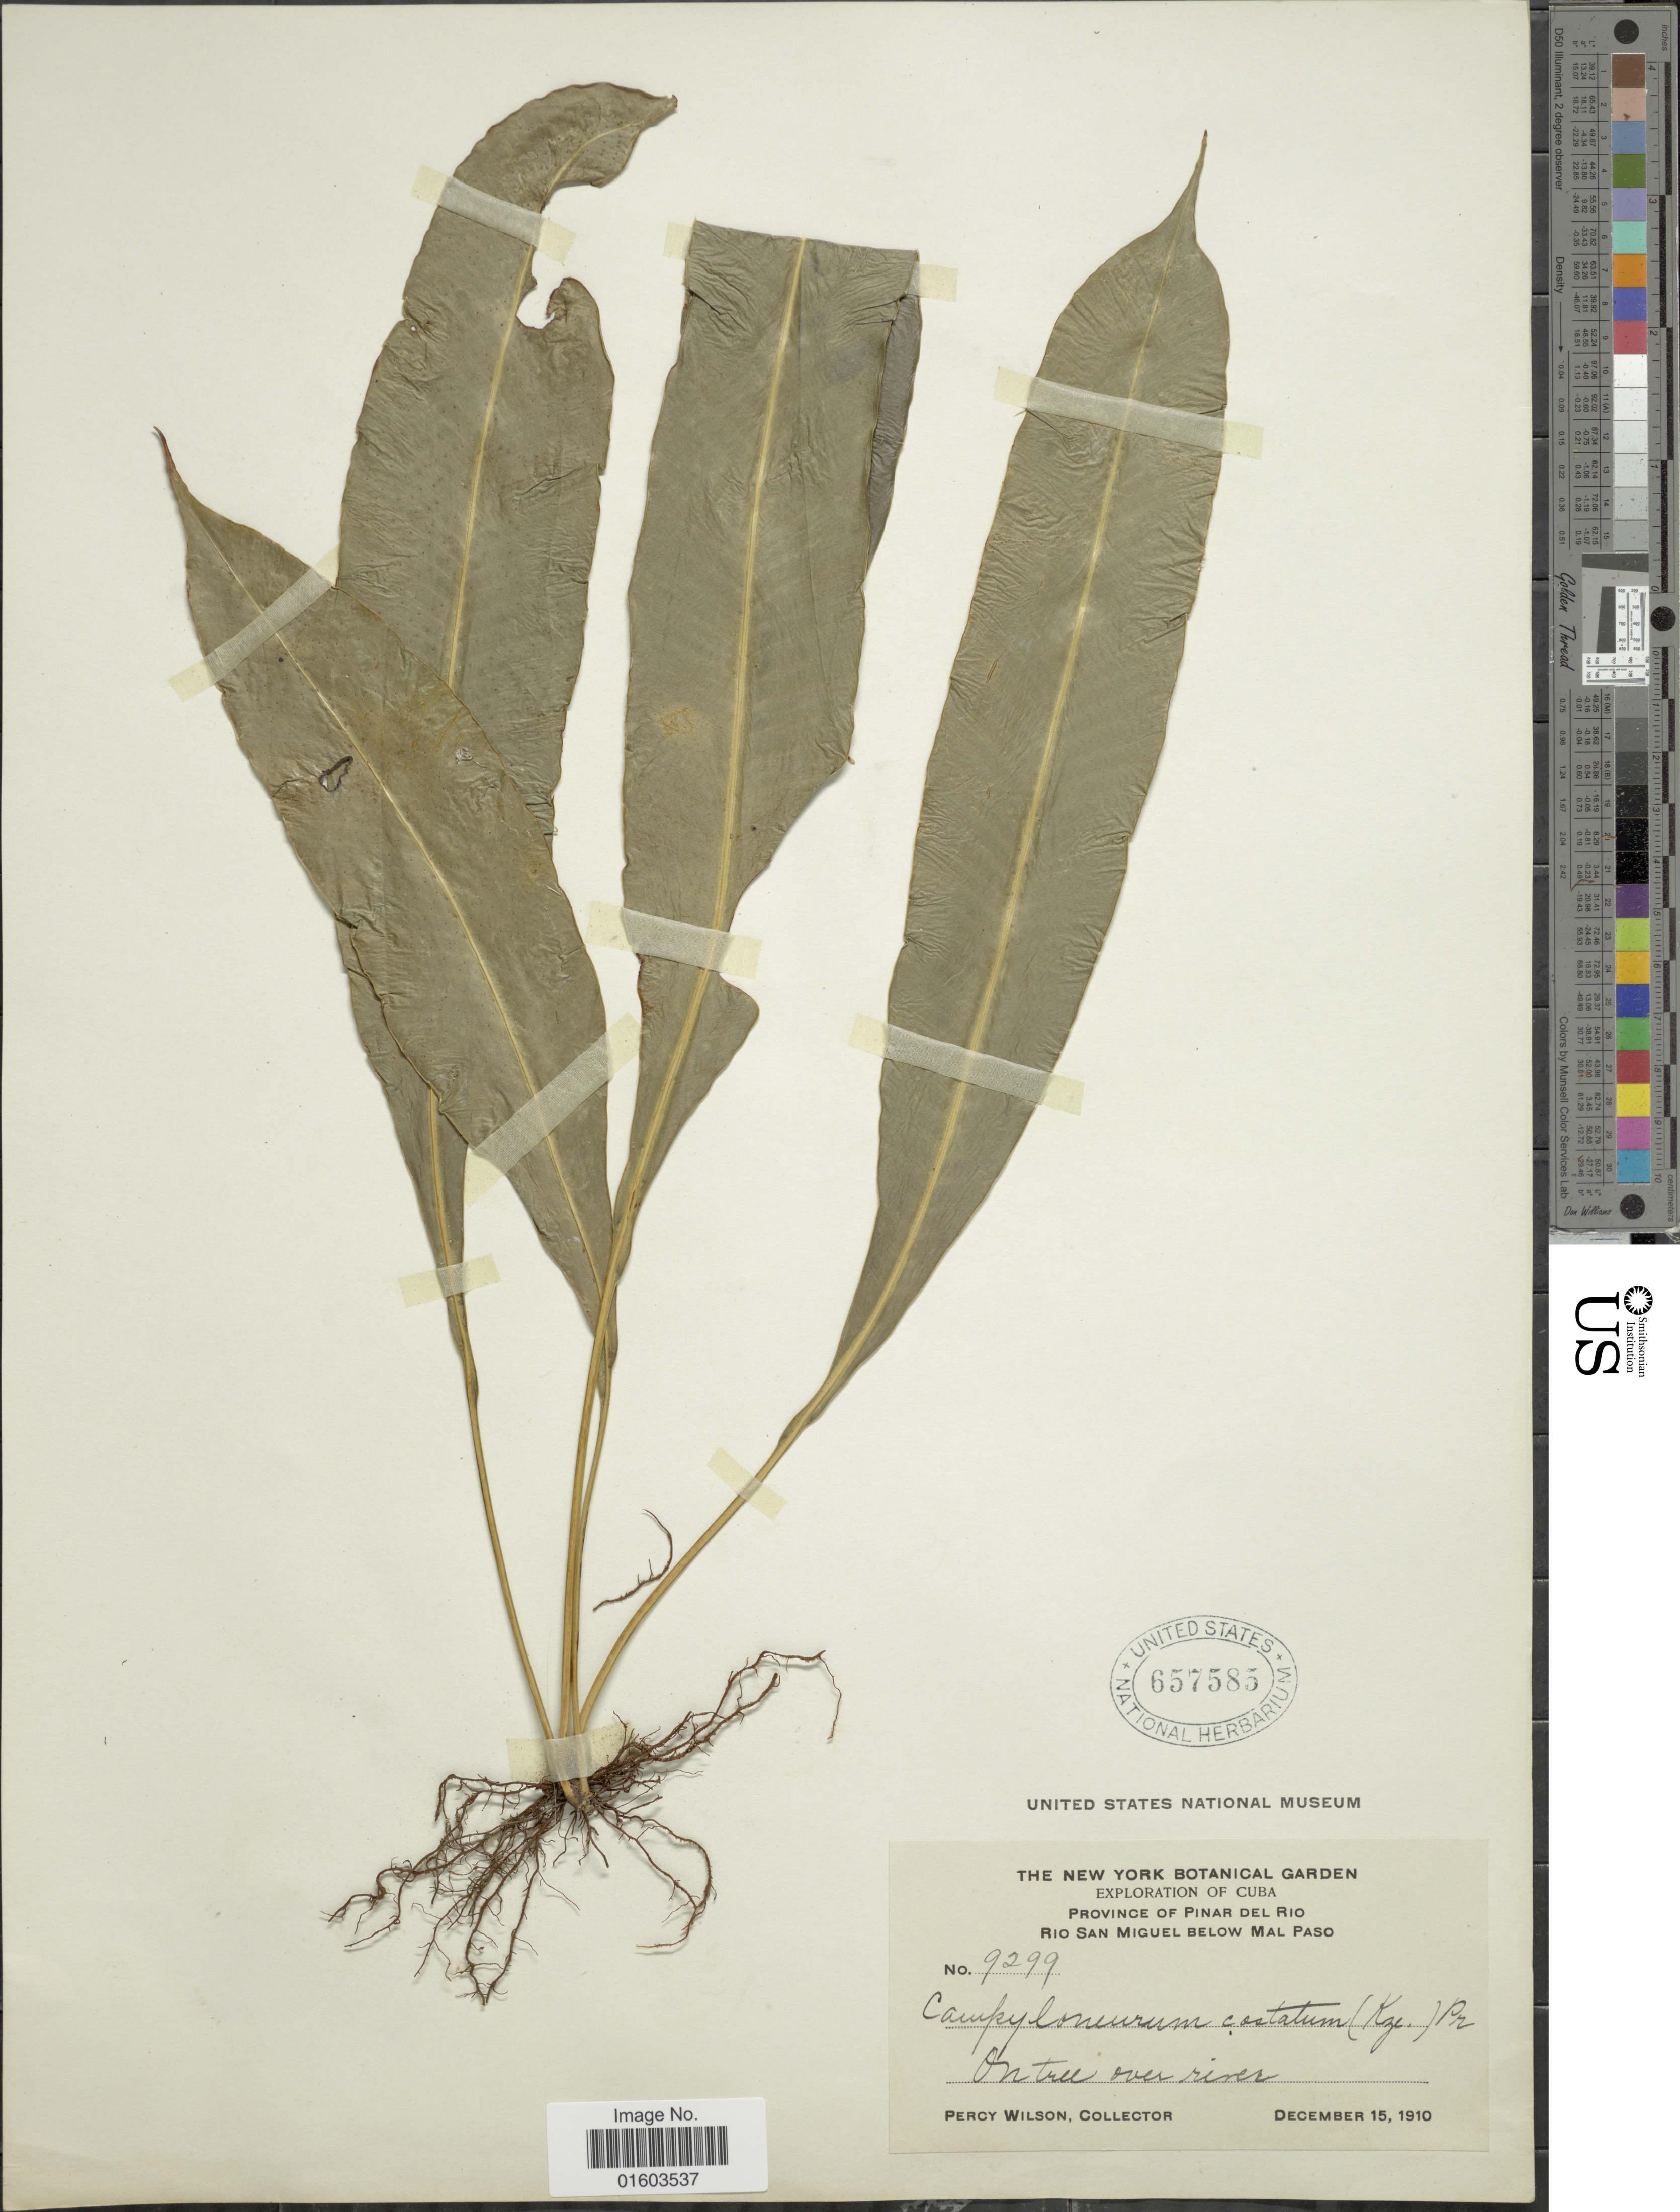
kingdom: Plantae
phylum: Tracheophyta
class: Polypodiopsida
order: Polypodiales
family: Polypodiaceae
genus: Campyloneurum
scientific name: Campyloneurum costatum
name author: (Kunze) C. Presl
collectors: P. Wilson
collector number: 9299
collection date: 1910-12-15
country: Cuba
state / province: Pinar del Río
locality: Province of Pinar del Rio, Rio San Miguel Below Mal Paso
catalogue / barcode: US 657585